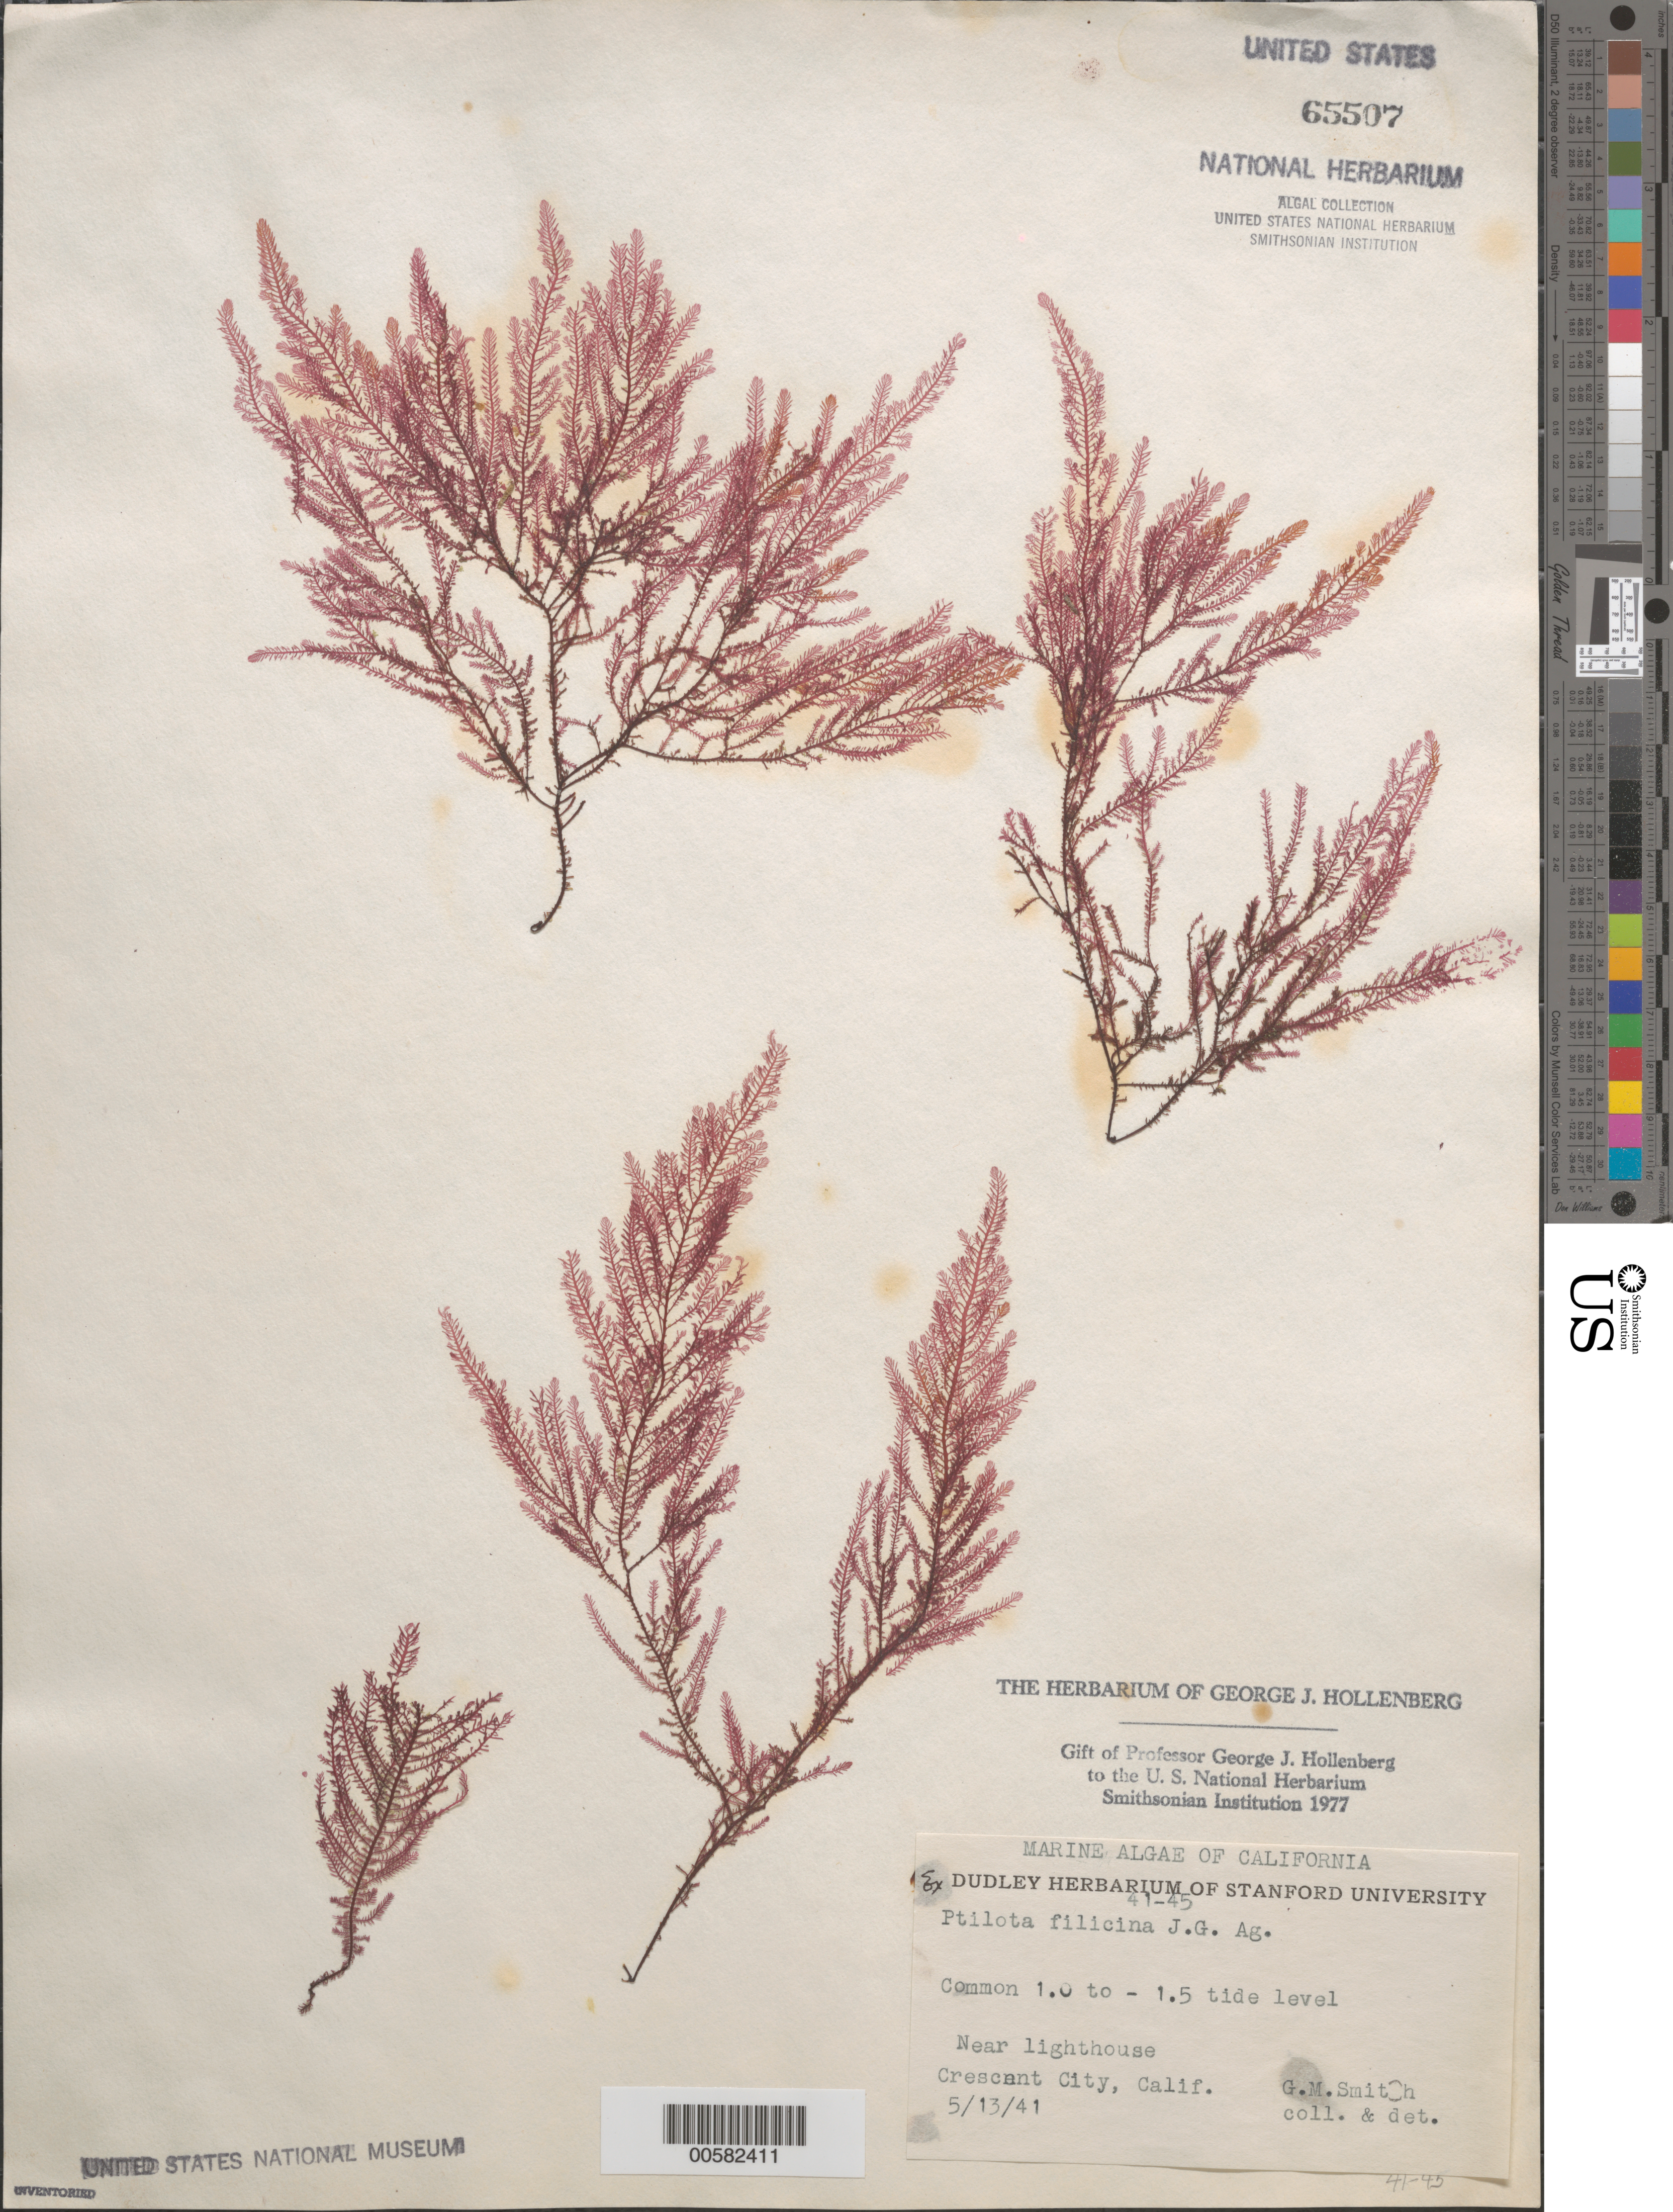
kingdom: Plantae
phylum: Rhodophyta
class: Florideophyceae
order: Ceramiales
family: Wrangeliaceae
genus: Ptilota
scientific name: Ptilota filicina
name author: J. Agardh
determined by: Smith, G. M.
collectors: G. M. Smith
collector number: Gms 41-45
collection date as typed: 13 May 1941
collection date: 1941-05-13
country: United States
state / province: California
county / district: Del Norte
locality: Crescent City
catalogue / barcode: US 65507